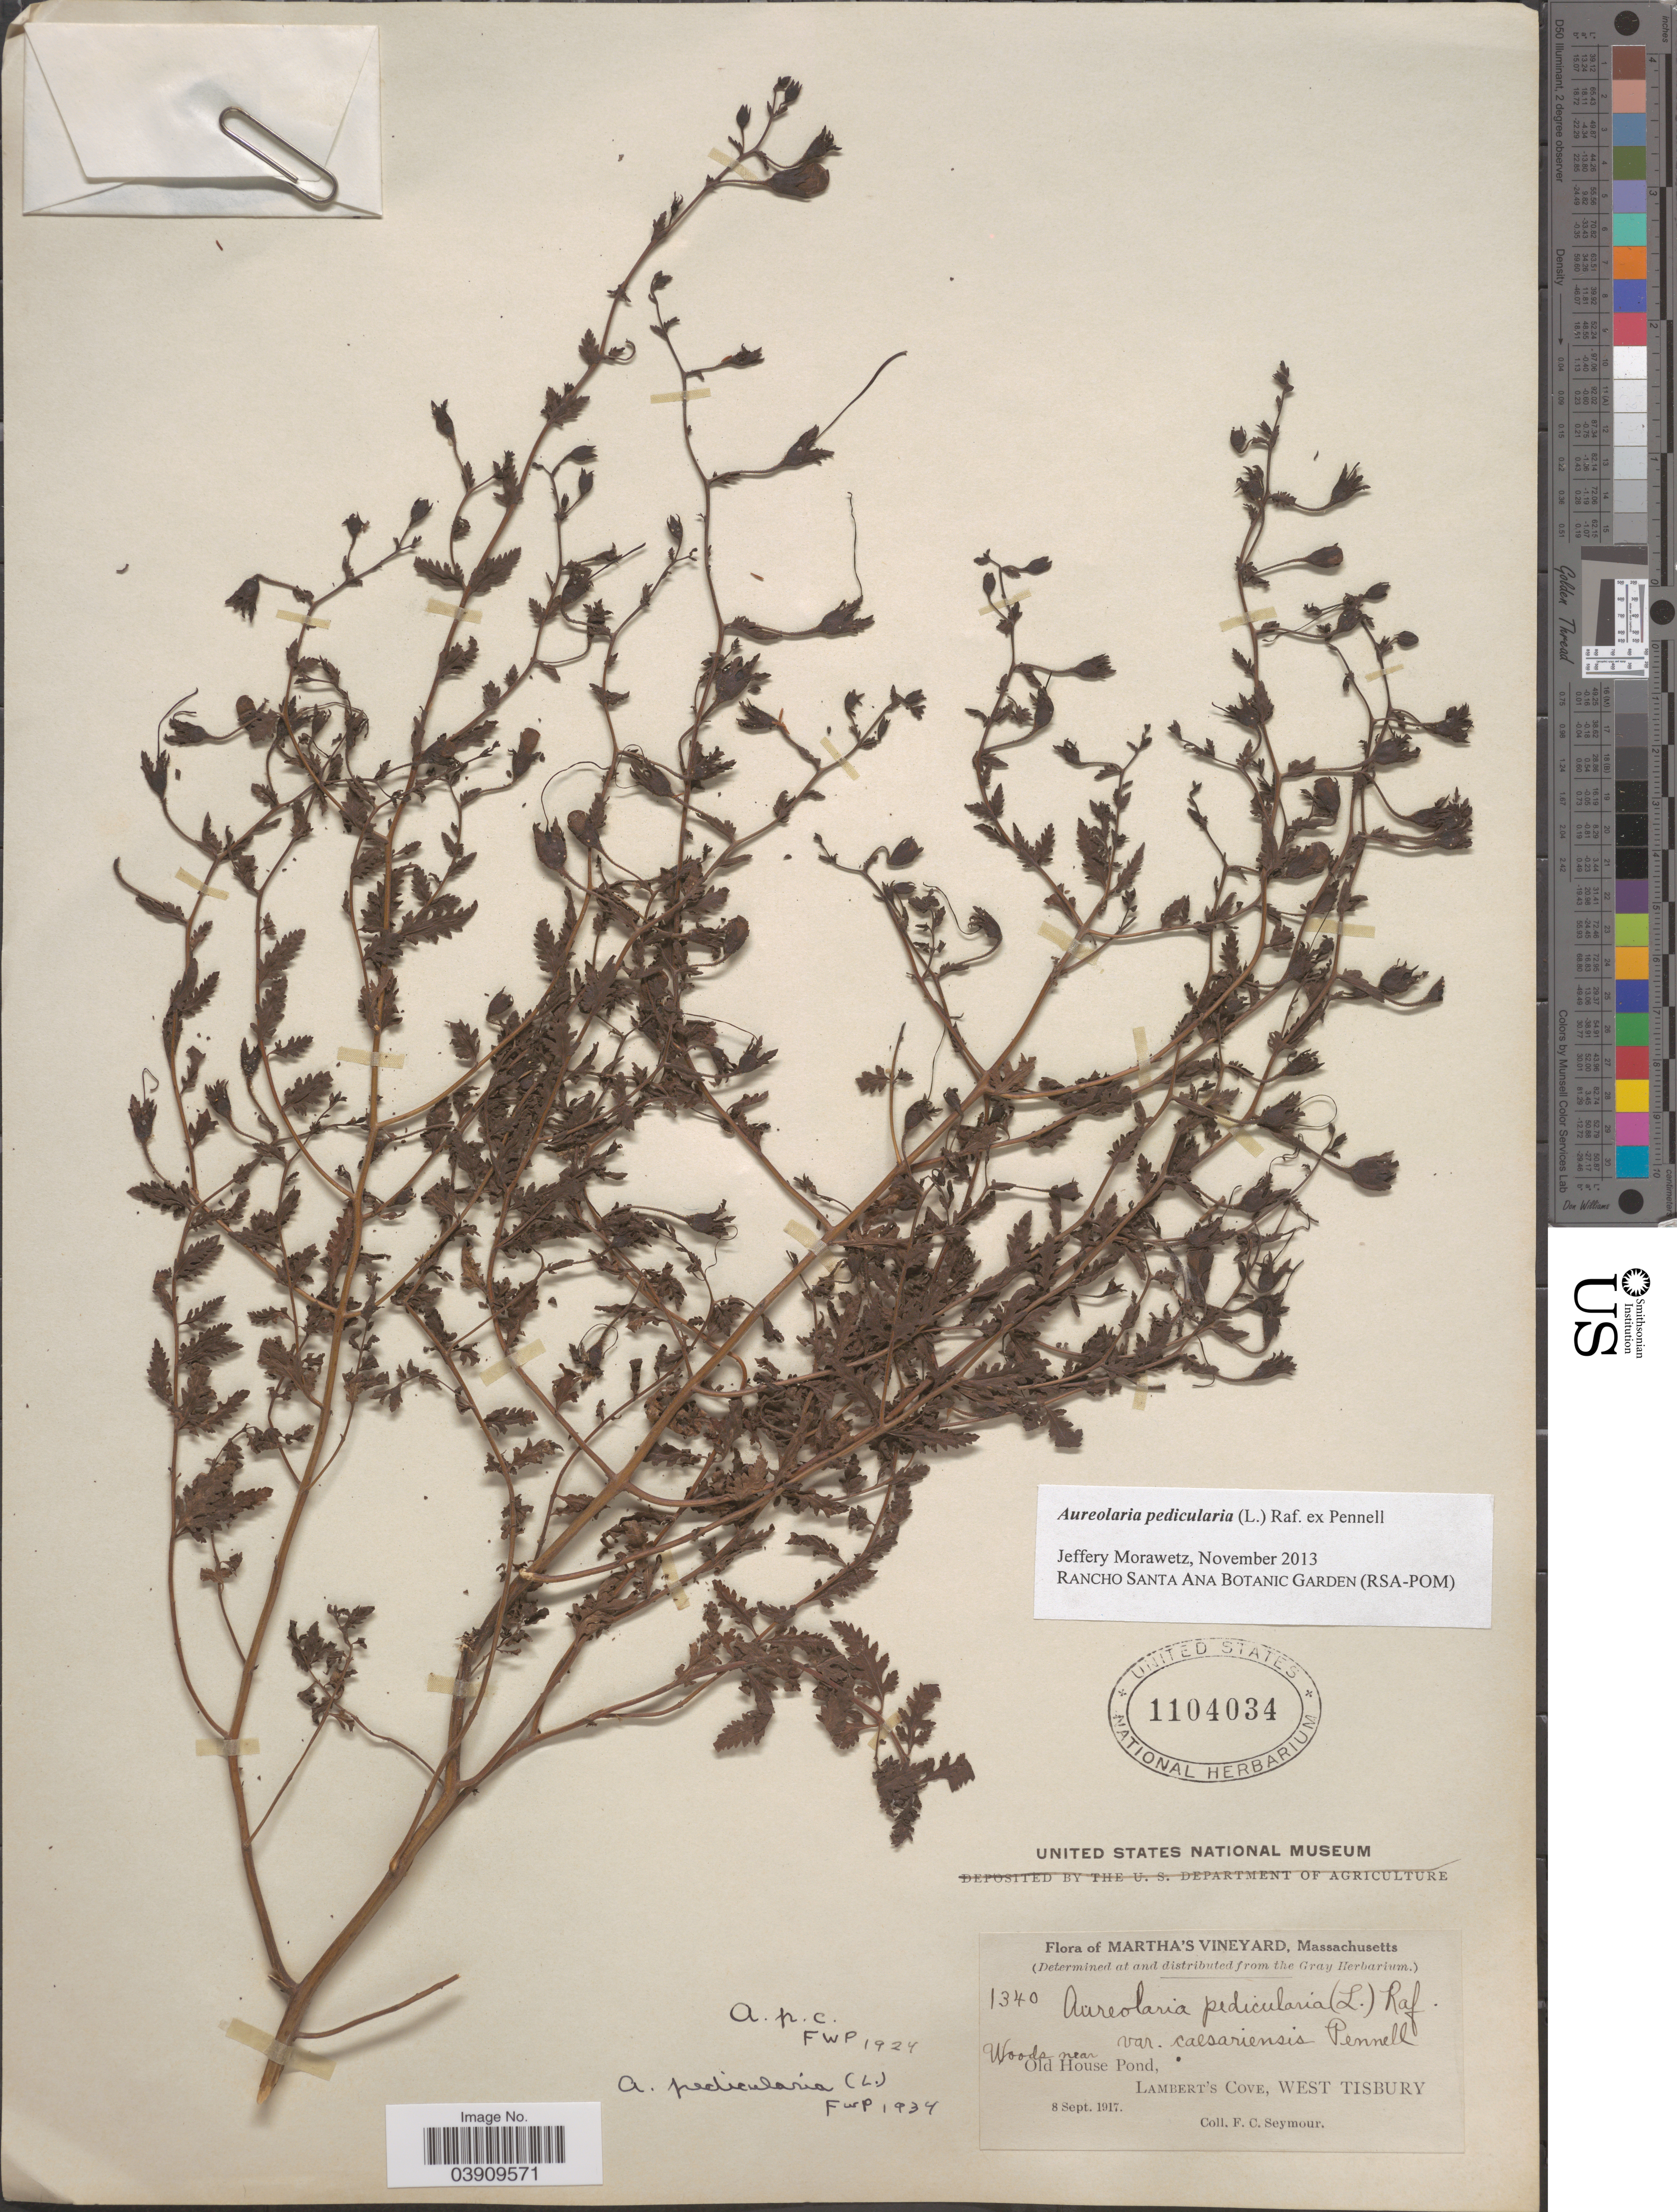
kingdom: Plantae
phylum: Tracheophyta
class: Magnoliopsida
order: Lamiales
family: Orobanchaceae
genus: Aureolaria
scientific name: Aureolaria pedicularia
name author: (L.) Raf. ex Farw.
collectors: F. C. Seymour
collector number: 1340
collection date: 1917-09-08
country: United States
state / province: Massachusetts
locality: Martha's Vineyard. Woods near Old House Pond, Lambert's Cove, West Tisbury.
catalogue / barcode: US 1104034